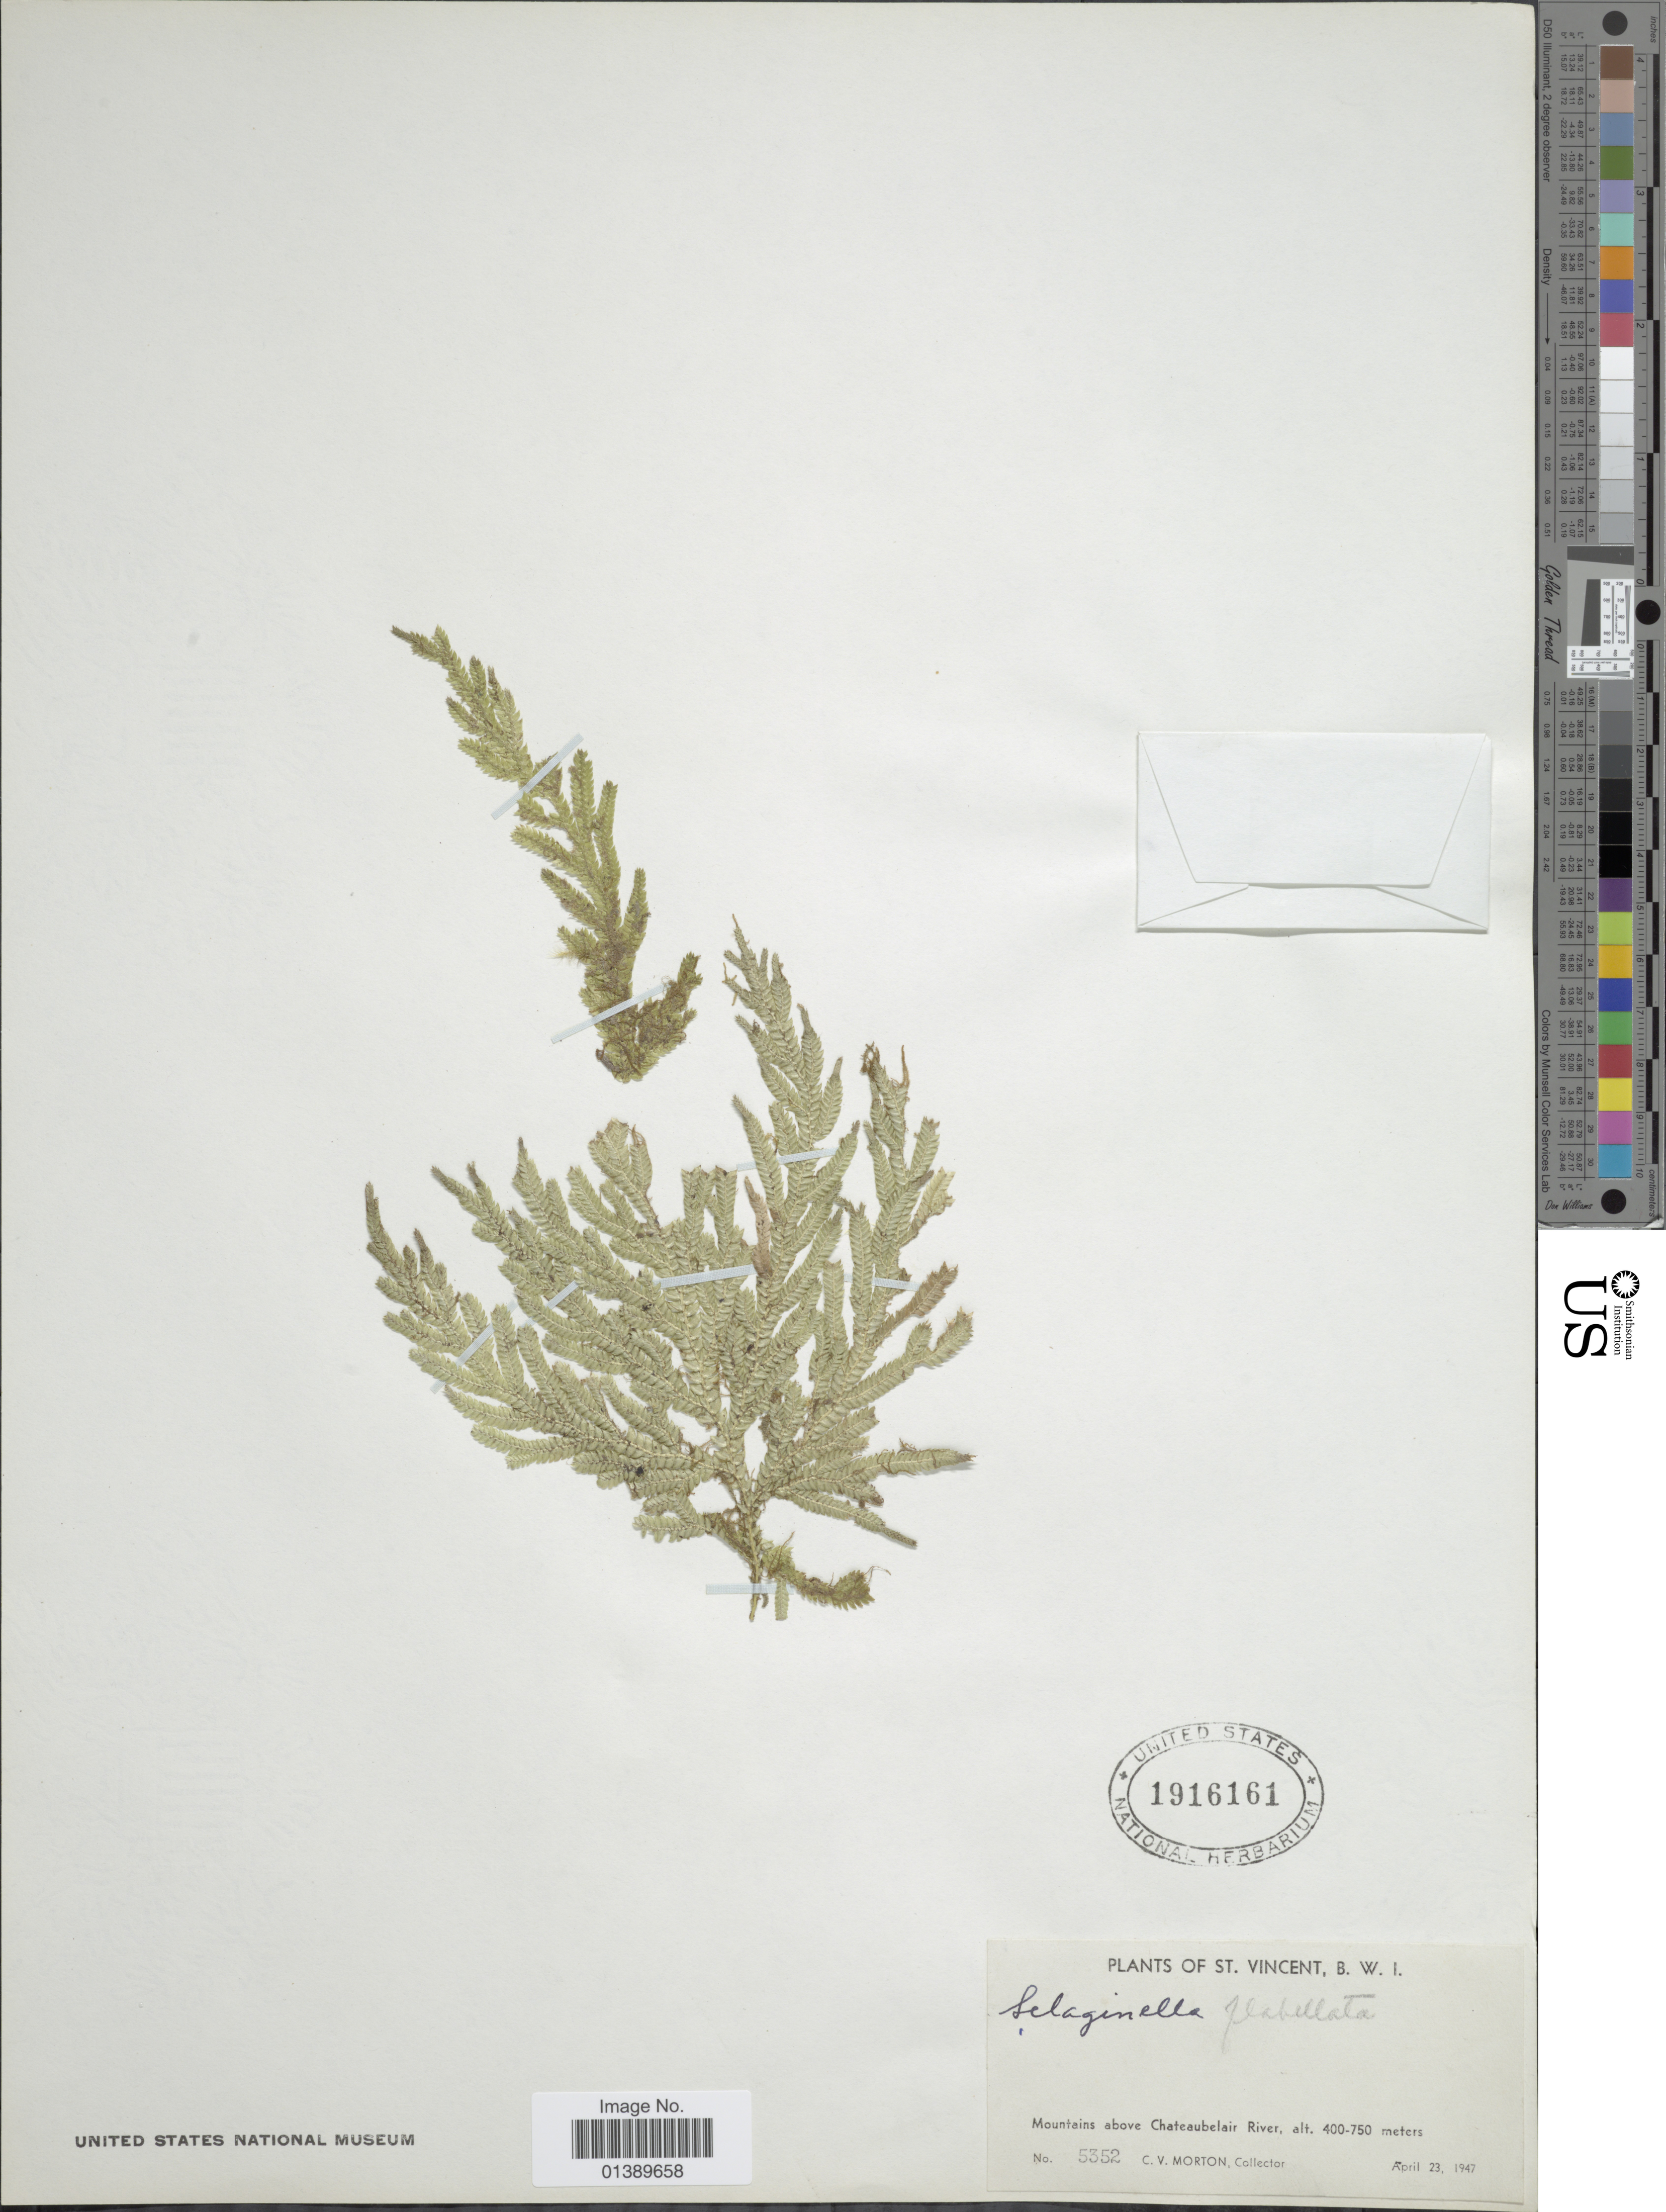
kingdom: Plantae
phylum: Tracheophyta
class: Lycopodiopsida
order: Selaginellales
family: Selaginellaceae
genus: Selaginella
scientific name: Selaginella flabellata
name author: L.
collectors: C. V. Morton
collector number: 5352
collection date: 1947-04-23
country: St. Vincent - Grenadines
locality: St Vincent, B.W.I. Mountains above Chateaubelair River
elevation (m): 400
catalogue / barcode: US 1916161